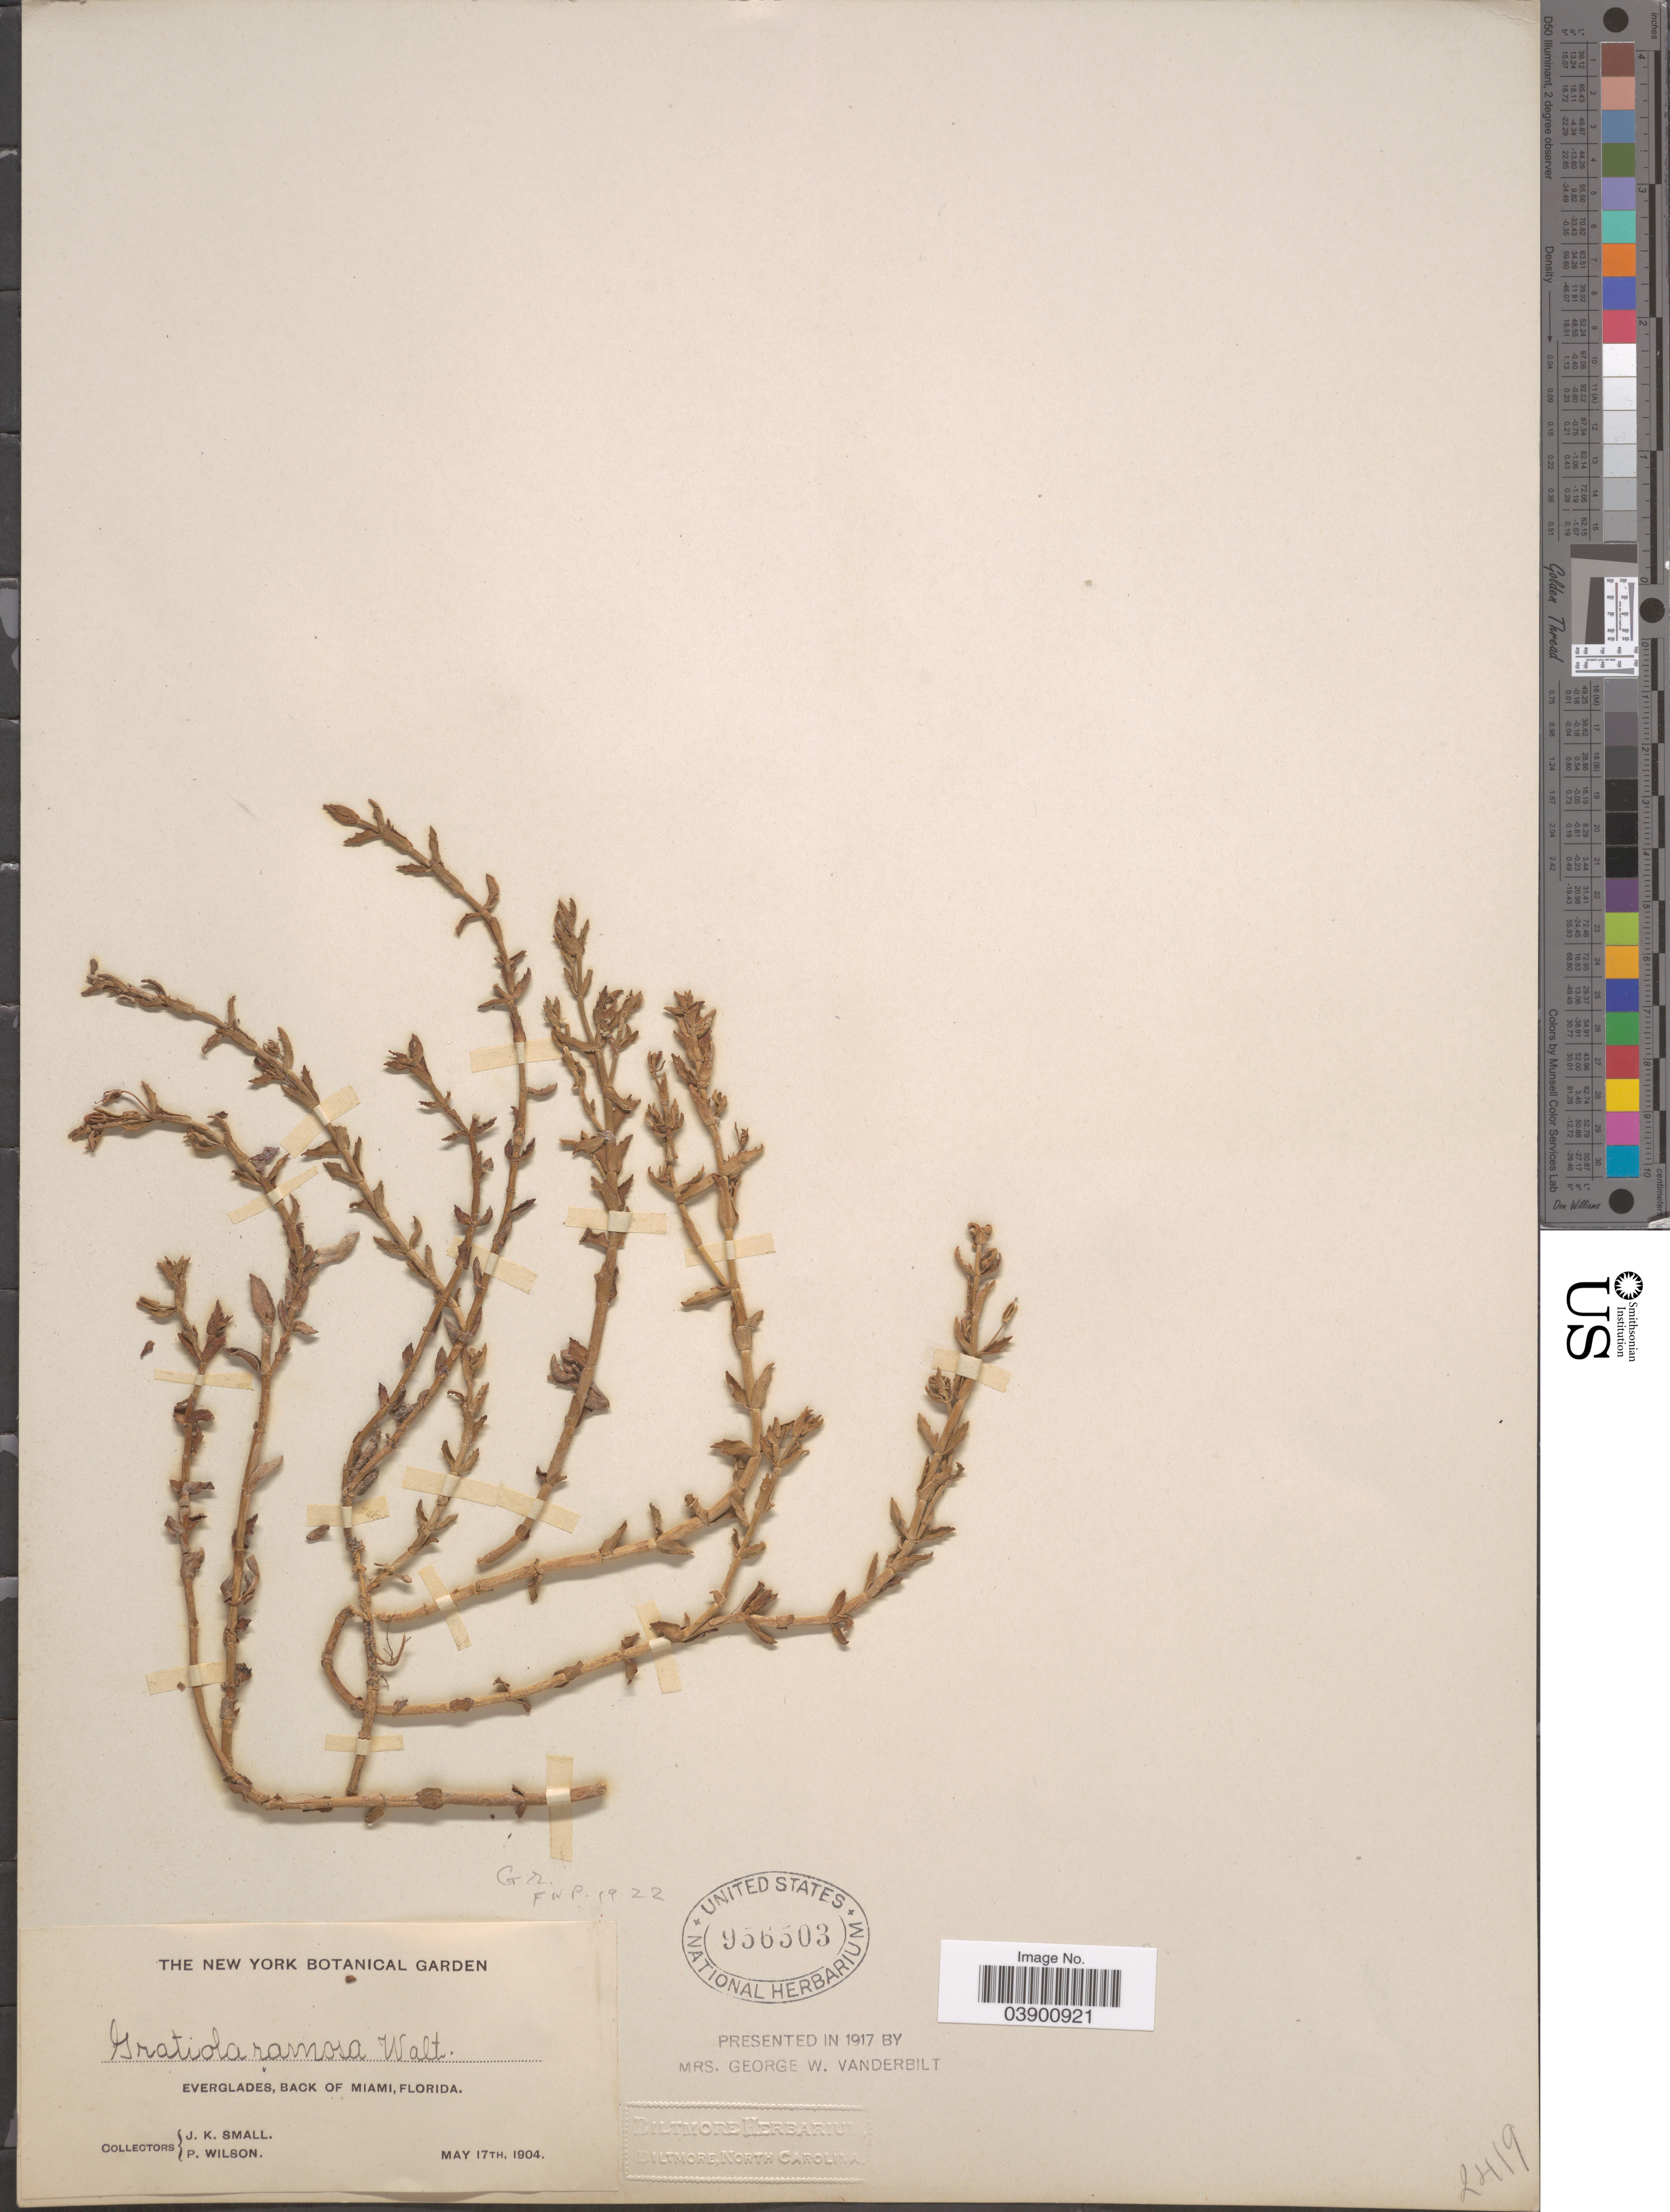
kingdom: Plantae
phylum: Tracheophyta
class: Magnoliopsida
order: Lamiales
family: Plantaginaceae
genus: Gratiola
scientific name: Gratiola ramosa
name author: Walter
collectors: J. K. Small & P. Wilson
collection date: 1904-05-17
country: United States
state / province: Florida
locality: Everglades, Back of Miami.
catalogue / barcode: US 956503